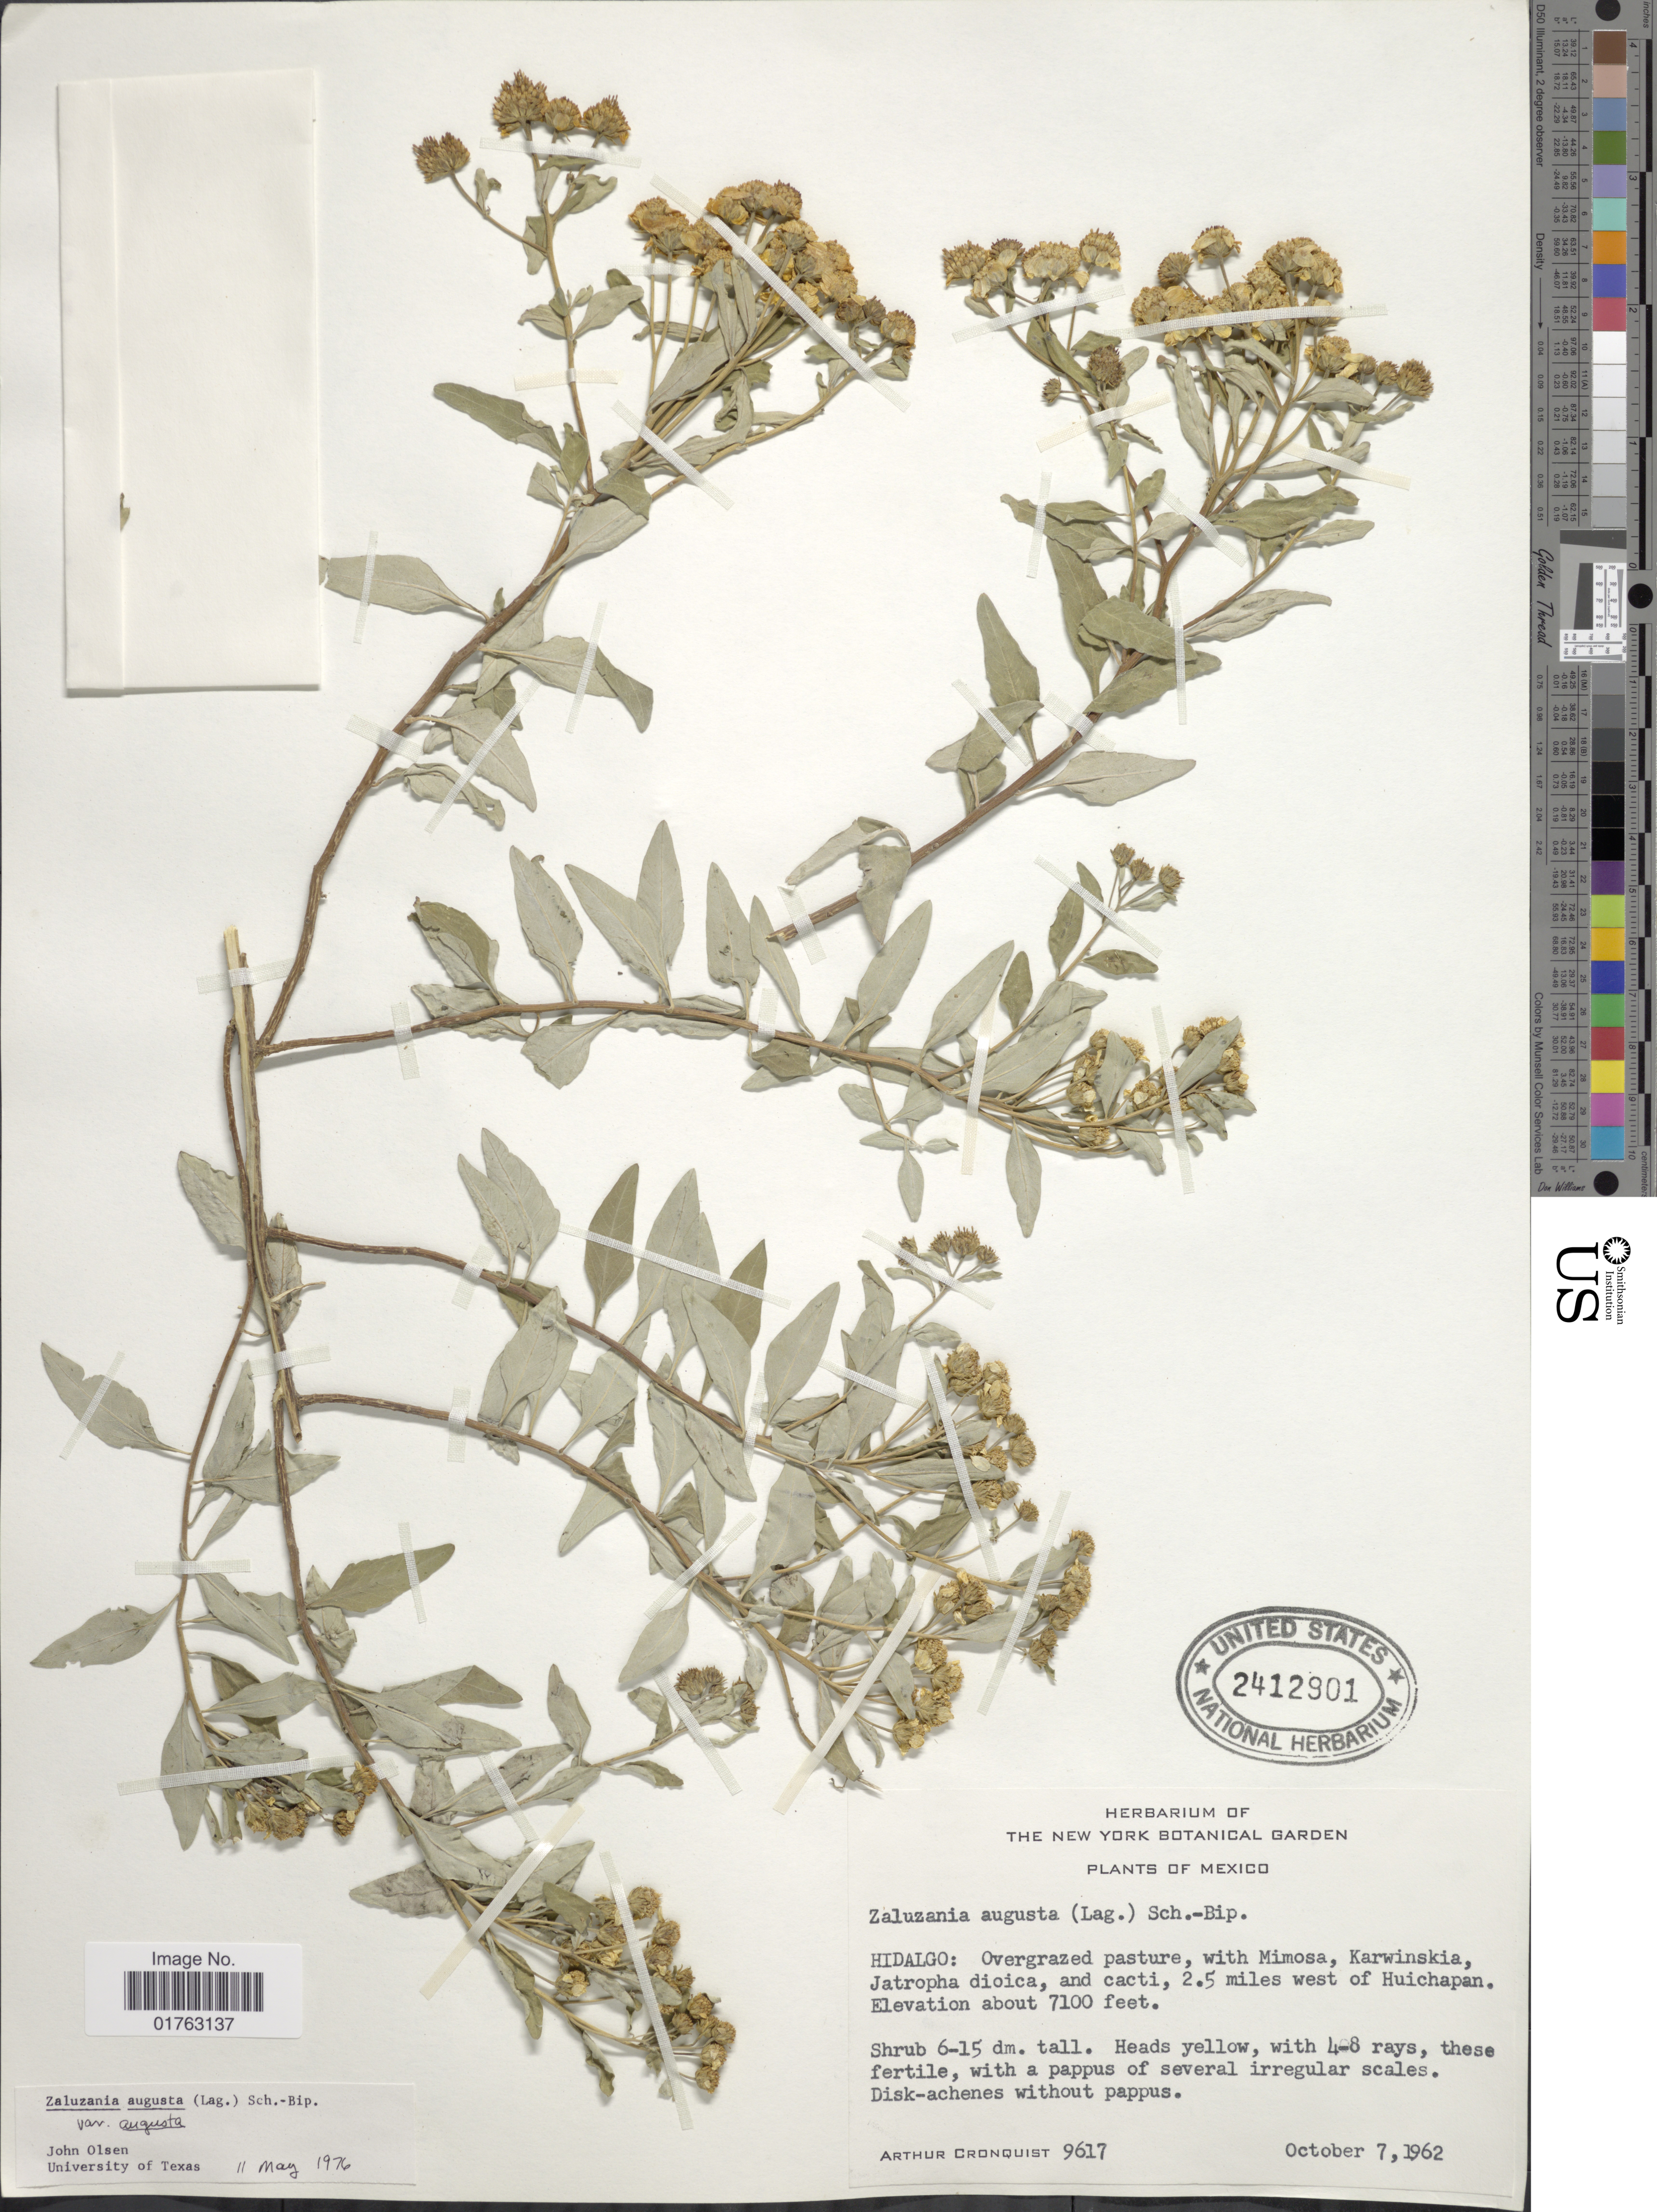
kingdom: Plantae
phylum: Tracheophyta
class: Magnoliopsida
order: Asterales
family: Asteraceae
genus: Zaluzania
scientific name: Zaluzania angusta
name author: (Lag.) Sch. Bip.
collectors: A. J. Cronquist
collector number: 9617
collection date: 1962-10-07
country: Mexico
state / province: Hidalgo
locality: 2.5 miles west of Huichapan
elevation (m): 2164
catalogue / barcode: US 2412901